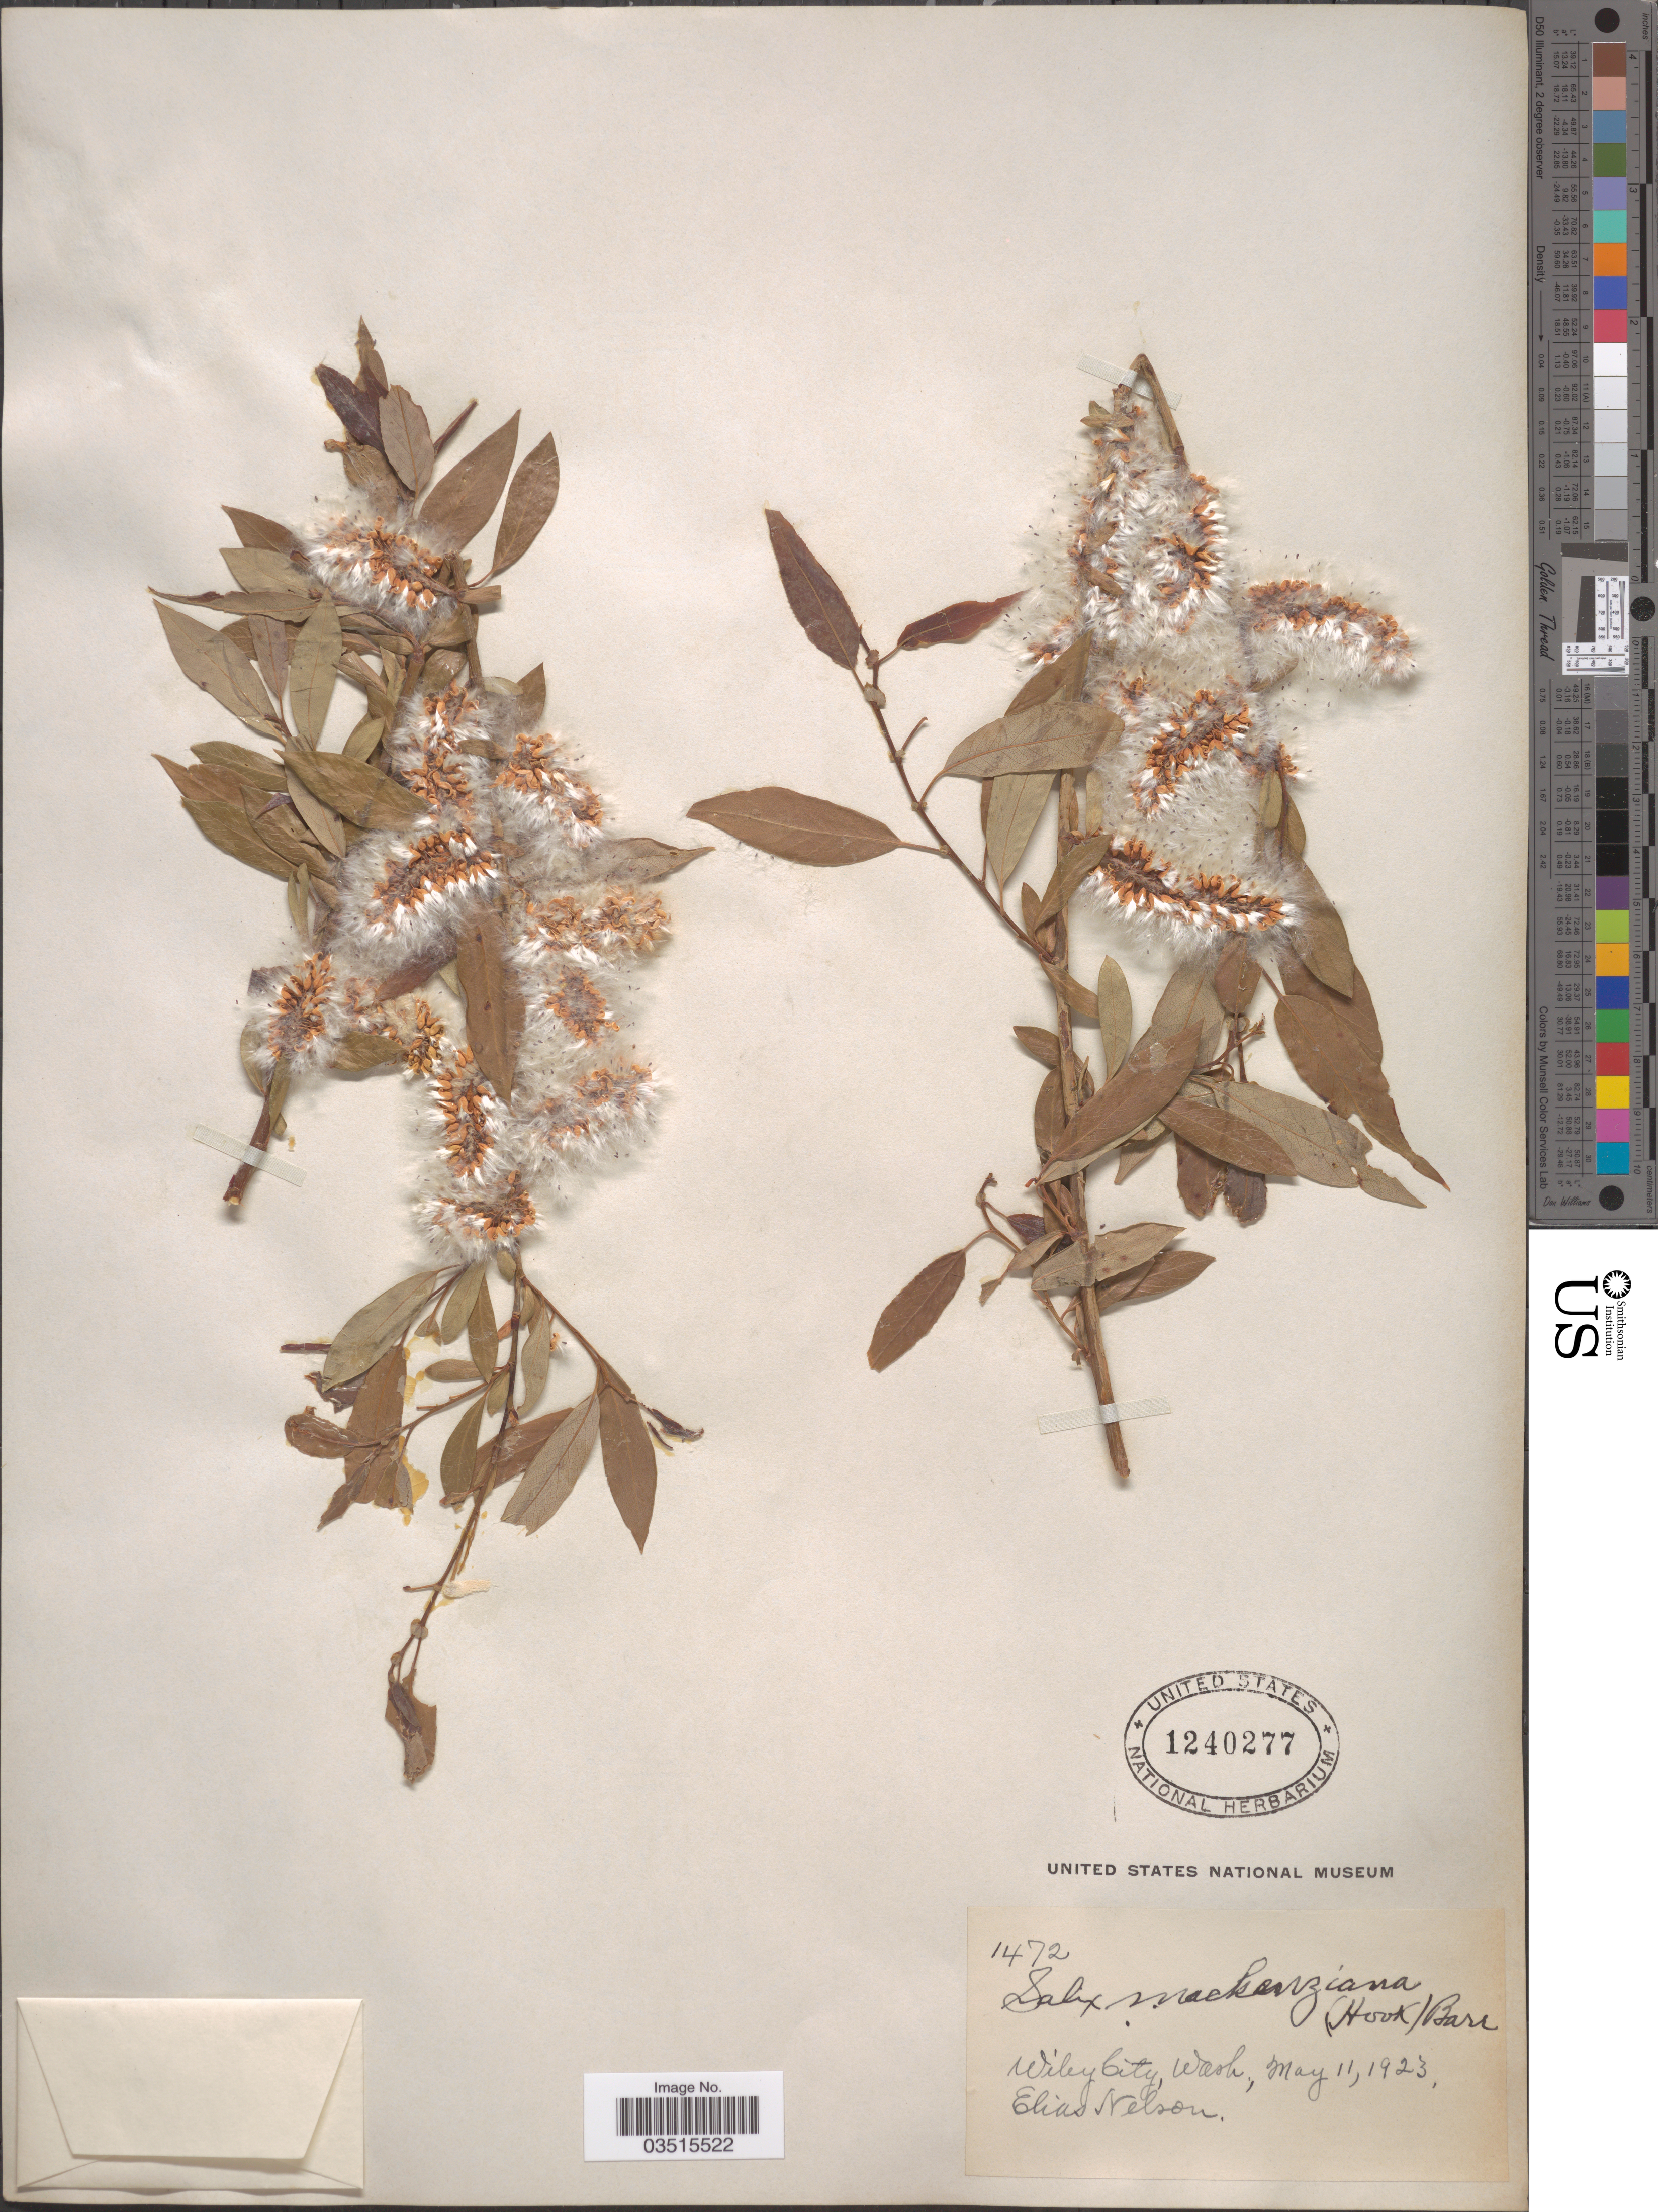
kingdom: Plantae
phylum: Tracheophyta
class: Magnoliopsida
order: Malpighiales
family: Salicaceae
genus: Salix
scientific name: Salix mackenziana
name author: (Hook.) Barratt ex Hook.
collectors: E. Nelson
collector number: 1472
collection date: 1923-05-11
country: United States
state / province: Washington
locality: Wiley City.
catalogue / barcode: US 1240277